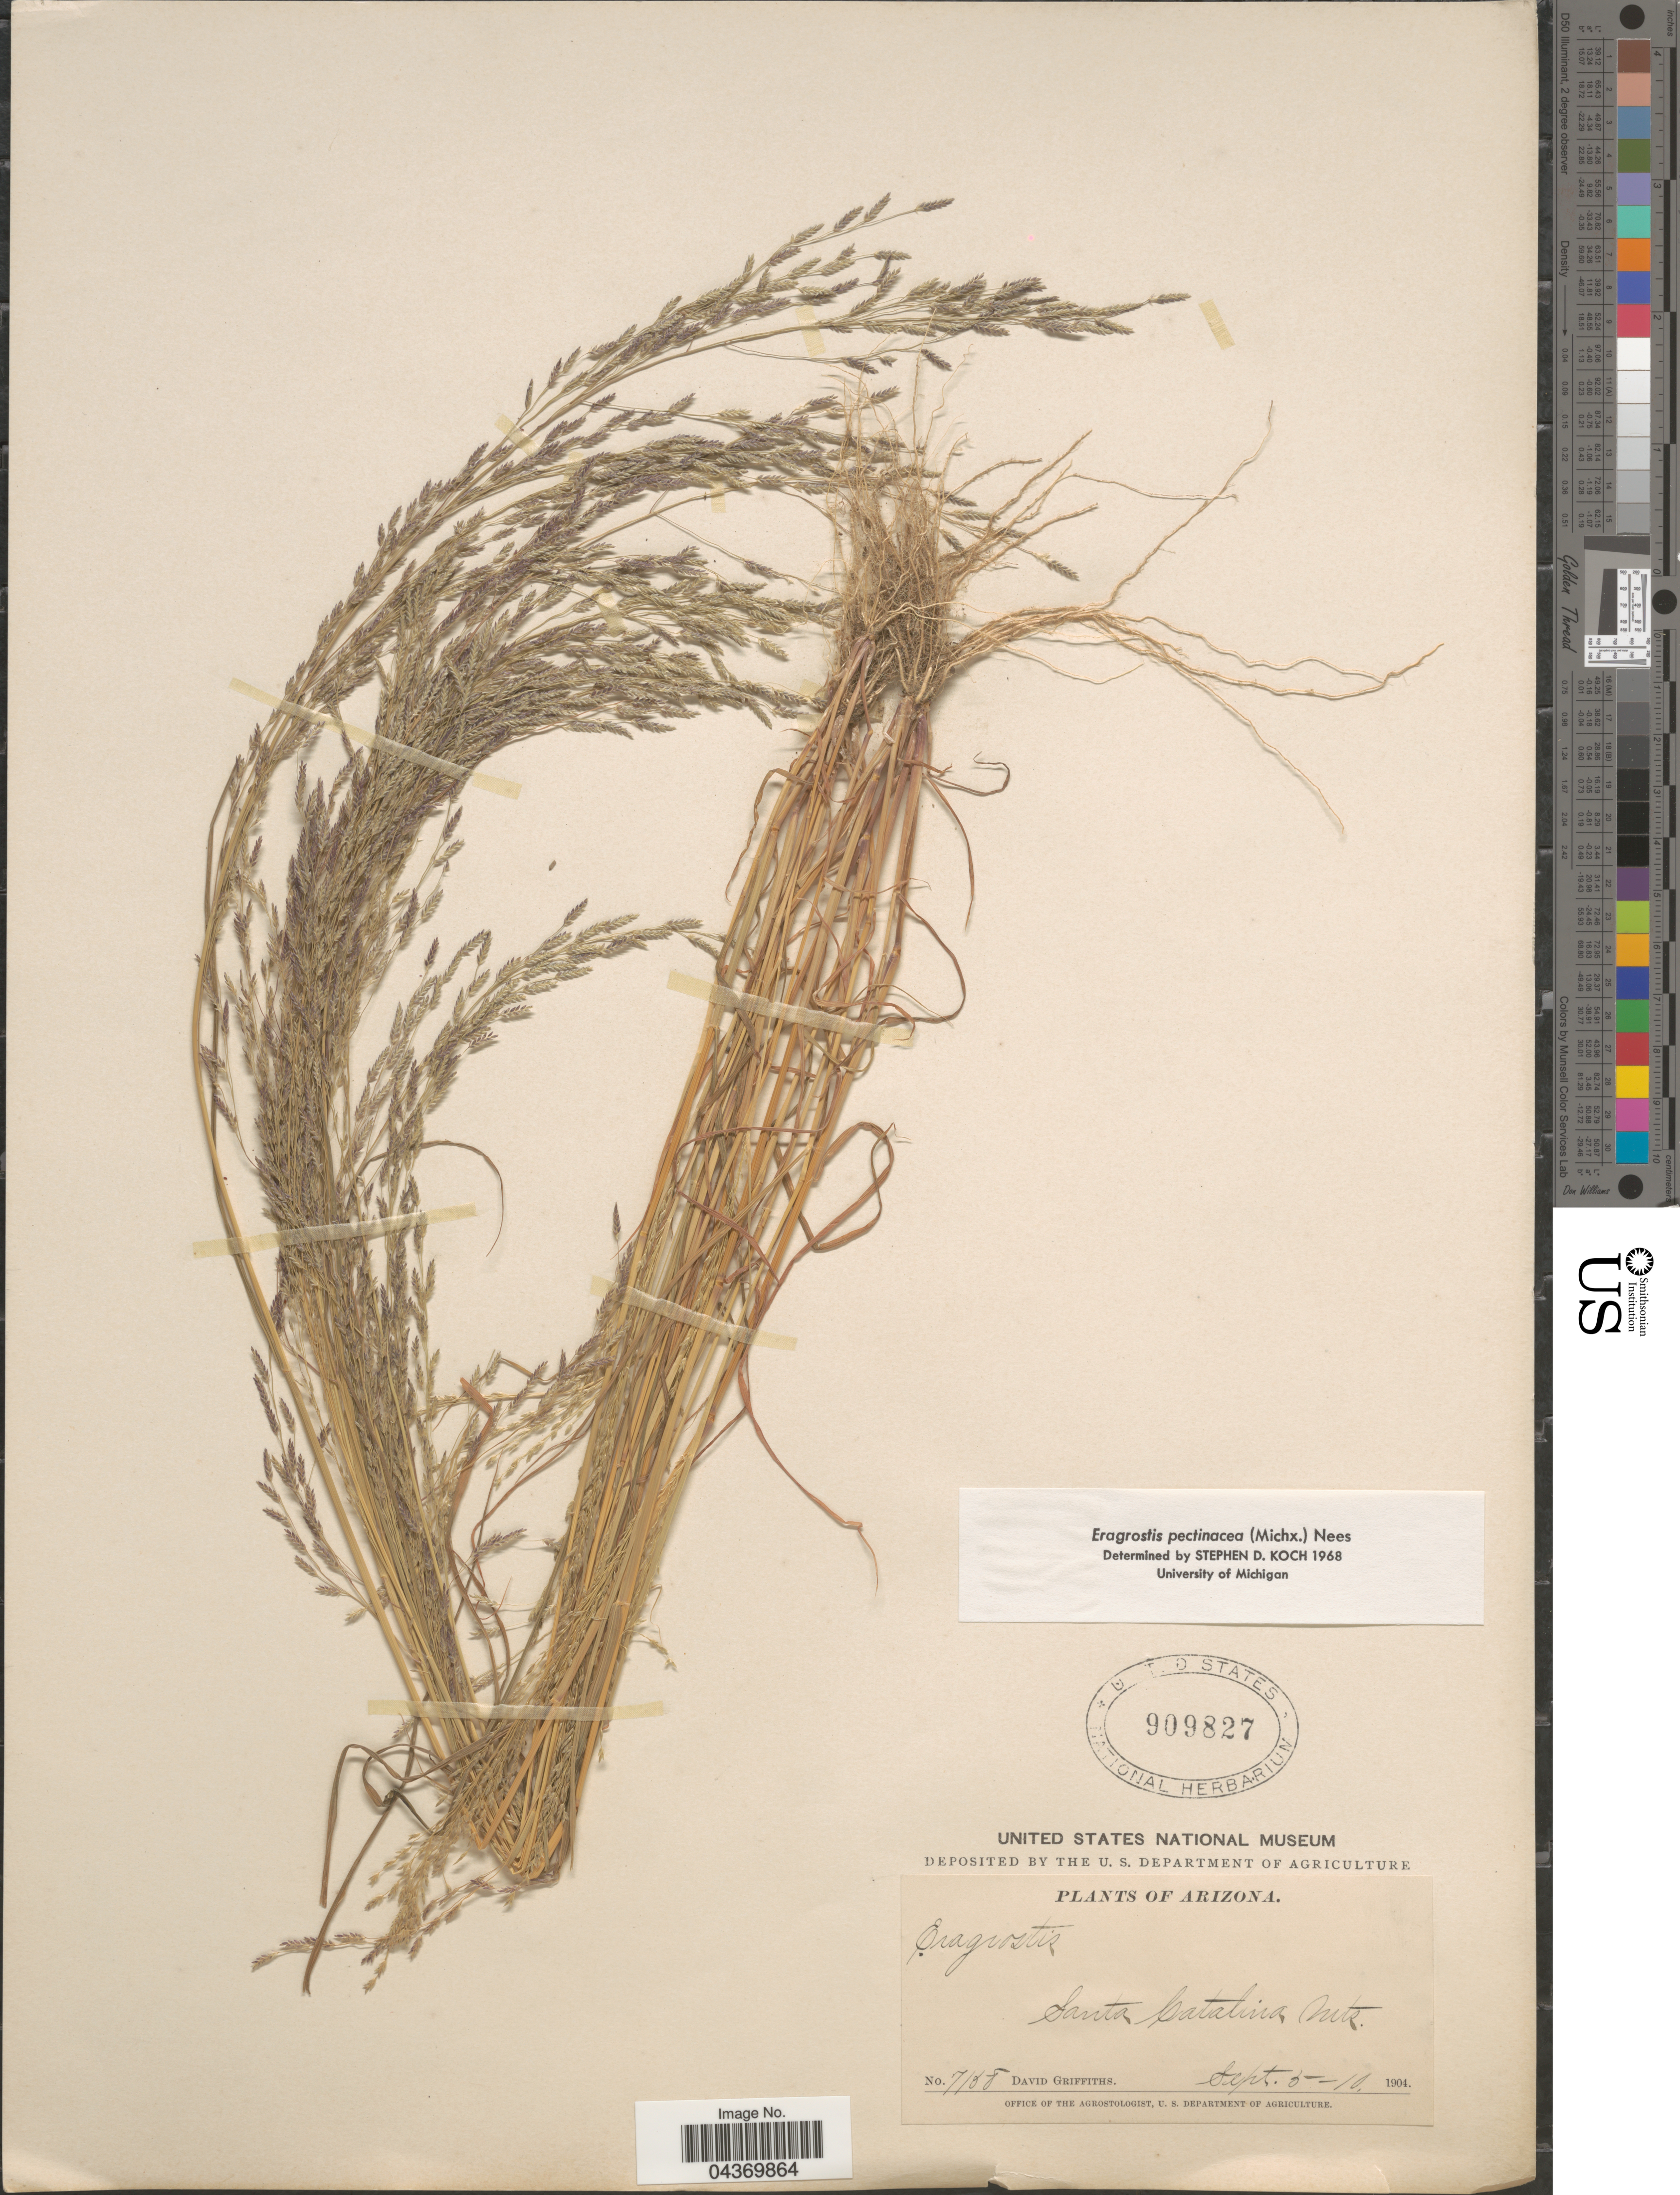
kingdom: Plantae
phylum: Tracheophyta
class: Liliopsida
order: Poales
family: Poaceae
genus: Eragrostis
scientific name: Eragrostis pectinacea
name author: (Michx.) Nees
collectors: D. Griffiths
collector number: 7168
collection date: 1904-09-05/1904-09-10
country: United States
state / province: Arizona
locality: Santa Catalina Mts.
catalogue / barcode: US 909827